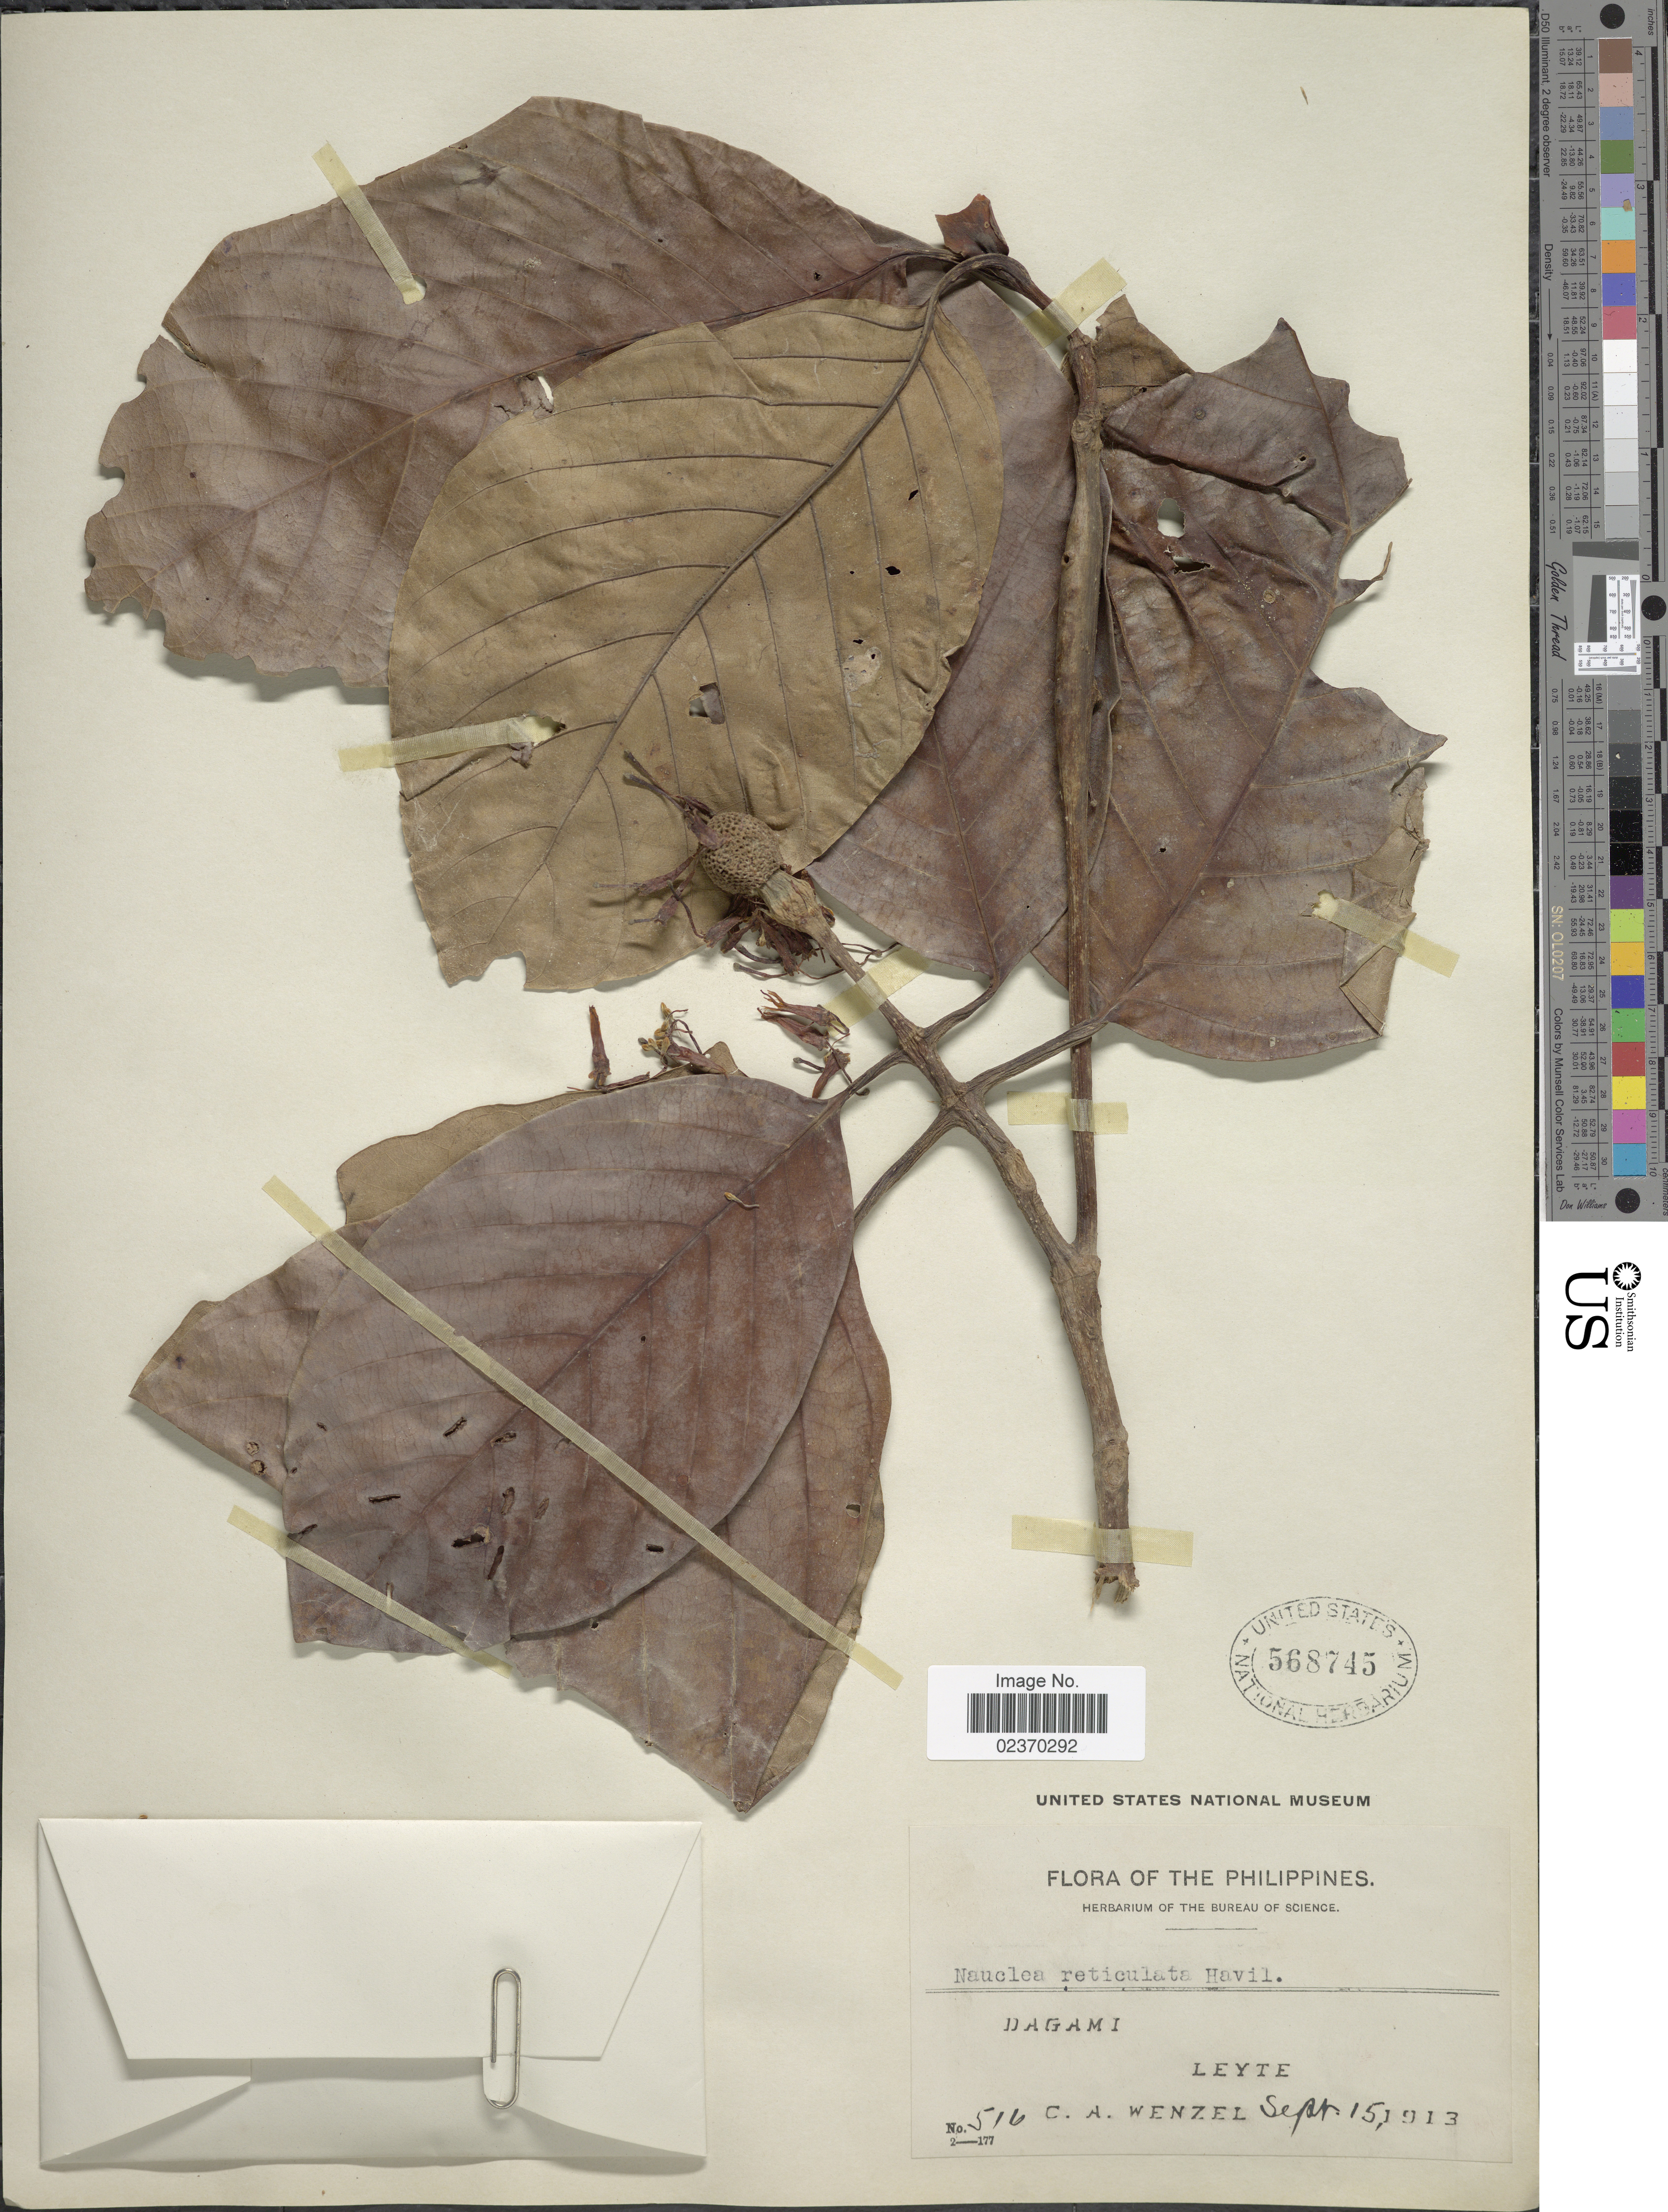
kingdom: Plantae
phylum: Tracheophyta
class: Magnoliopsida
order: Gentianales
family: Rubiaceae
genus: Neonauclea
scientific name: Neonauclea reticulata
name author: (Havil.) Merr.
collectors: C. Wenzel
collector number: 516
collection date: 1913-09-15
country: Philippines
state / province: Eastern Visayas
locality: Dagami, Leyte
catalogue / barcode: US 568745